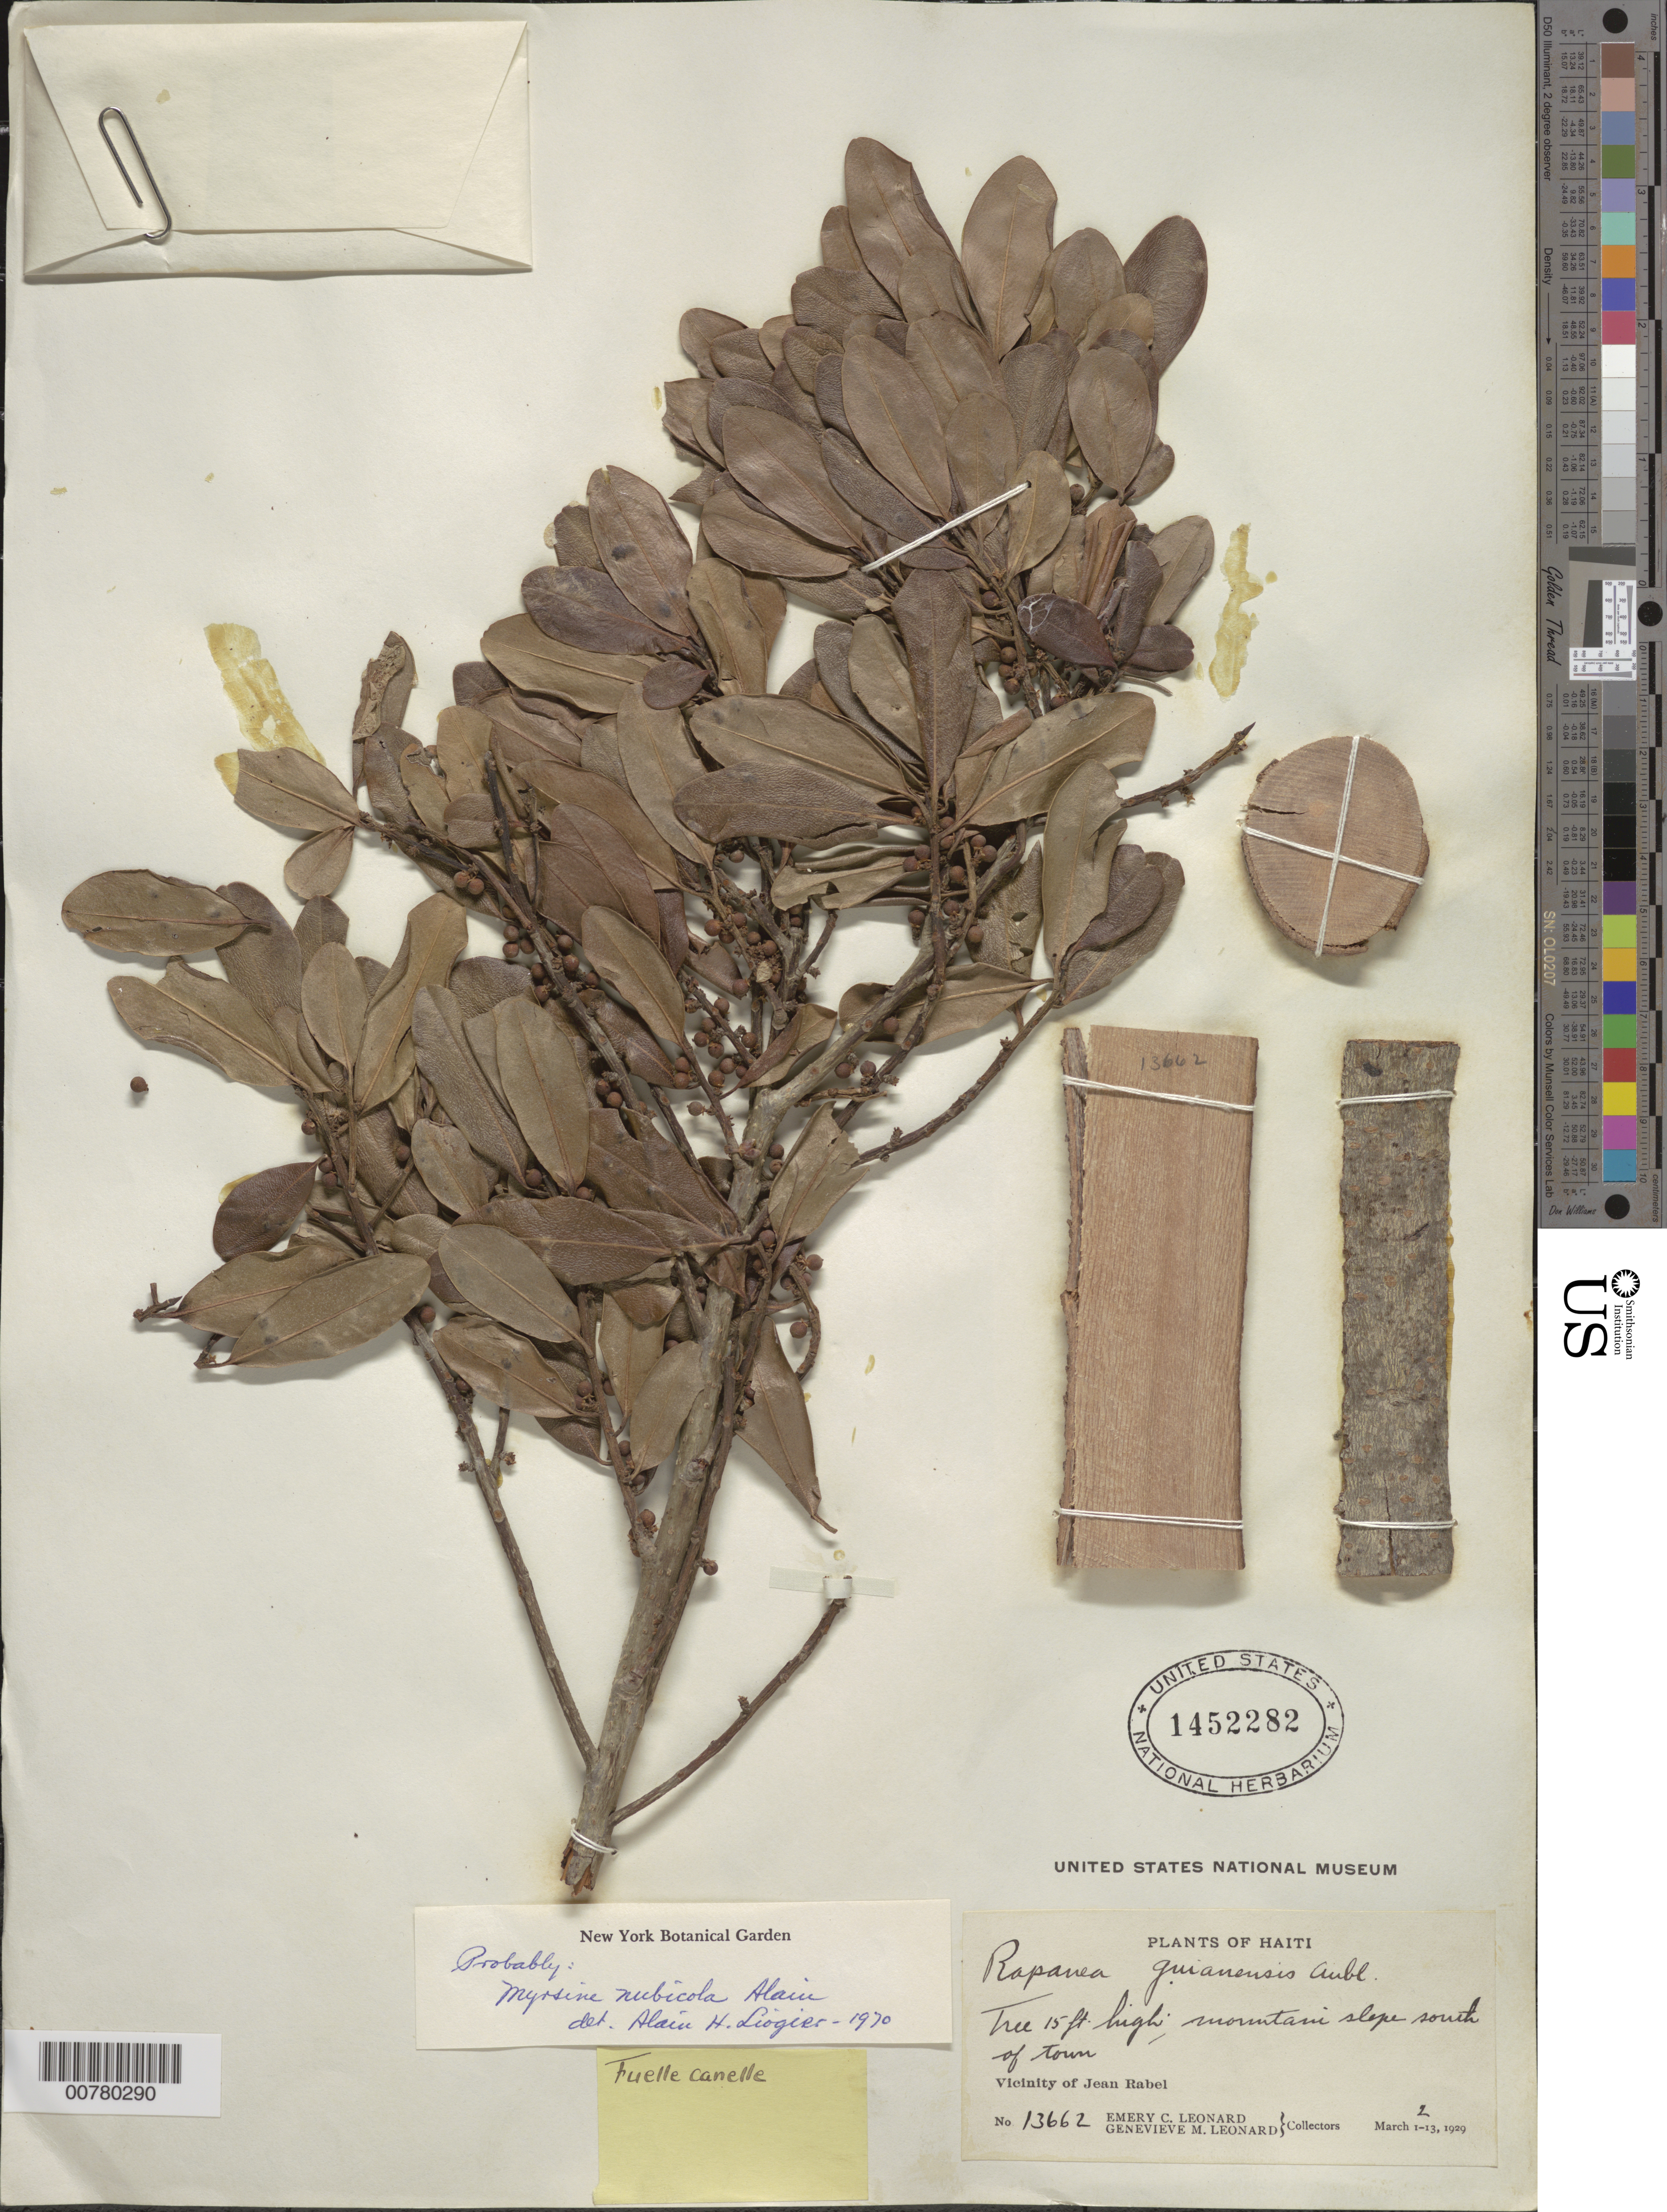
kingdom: Plantae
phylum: Tracheophyta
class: Magnoliopsida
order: Ericales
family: Primulaceae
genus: Myrsine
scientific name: Myrsine nubicola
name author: Alain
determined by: Liogier, Alain H.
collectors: E. C. Leonard & G. M. Leonard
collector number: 13662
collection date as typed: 02 Mar 1929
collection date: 1929-03-02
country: Haiti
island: Hispaniola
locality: Vicinity of Jean Rabel, S of town.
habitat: Mountain slope.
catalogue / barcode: US 1452282